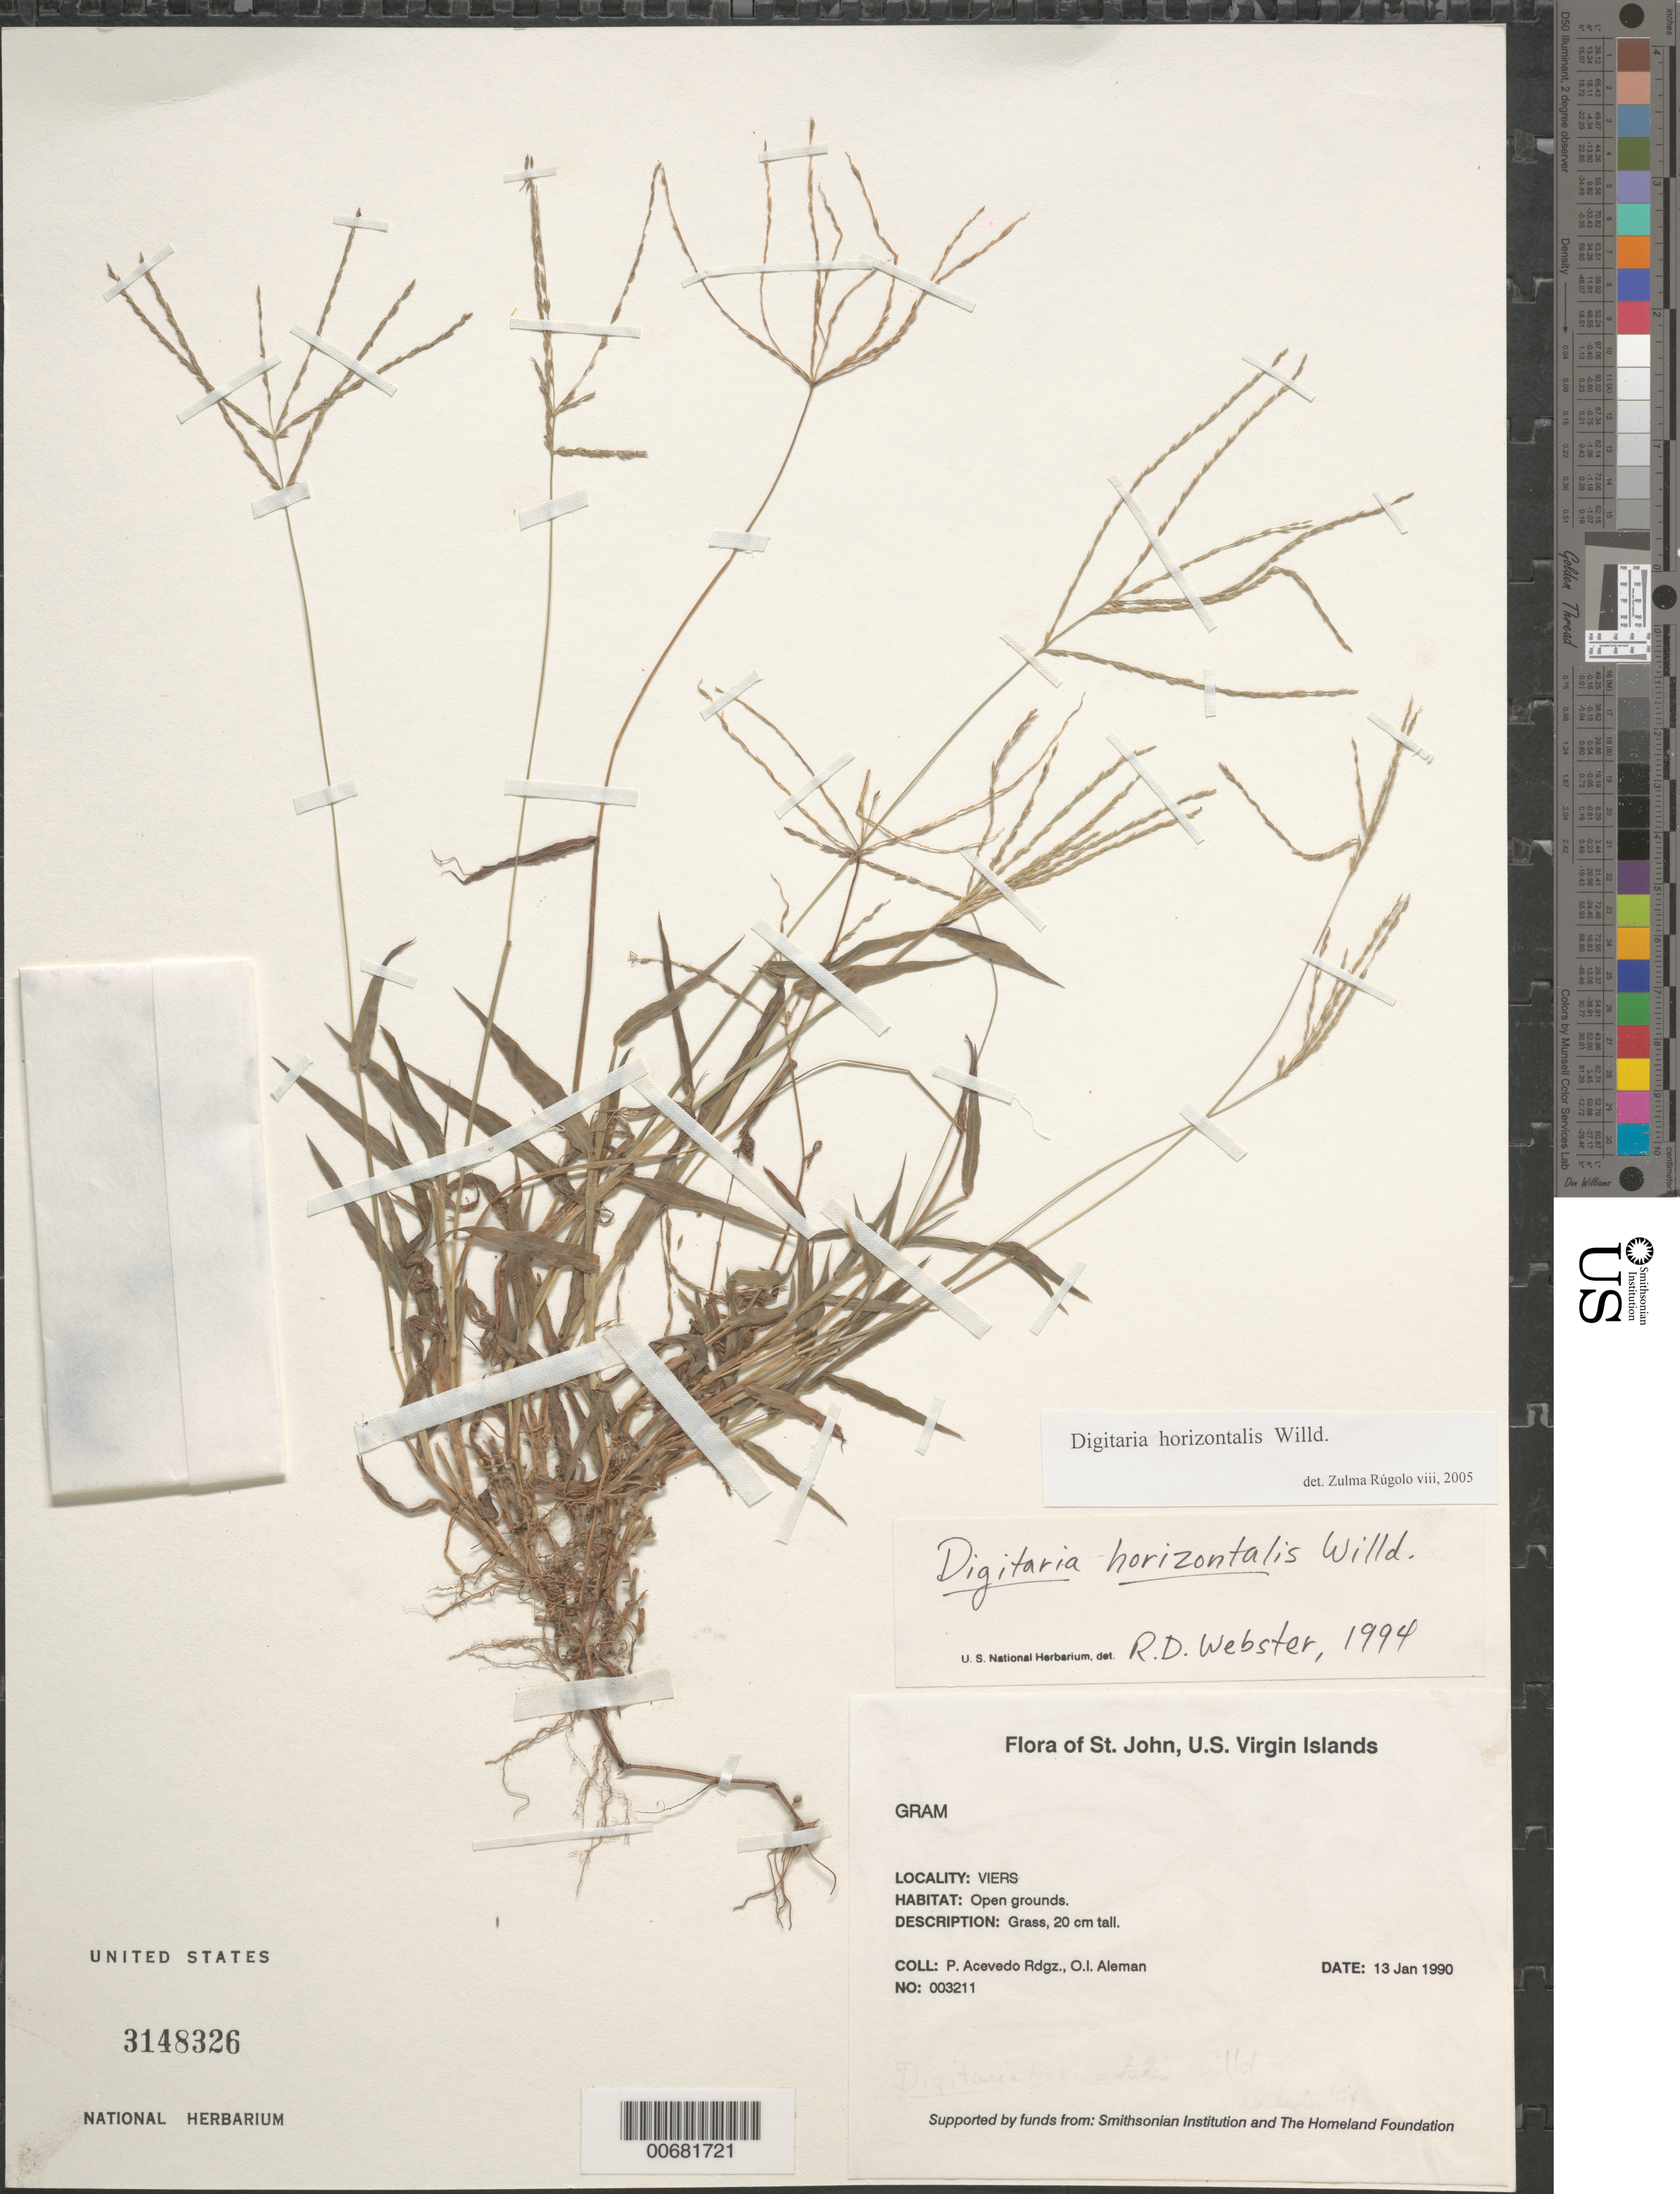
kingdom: Plantae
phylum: Tracheophyta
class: Liliopsida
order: Poales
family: Poaceae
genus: Digitaria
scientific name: Digitaria horizontalis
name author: Willd.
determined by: Webster, Robert D.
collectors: P. Acevedo-Rodr. & O. Alemán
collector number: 3211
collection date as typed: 13 Jan 1990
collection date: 1990-01-13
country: U.S. Virgin Islands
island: St. John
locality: Coral Bay Quarter; VIERS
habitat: Open grounds.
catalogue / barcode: US 3148326